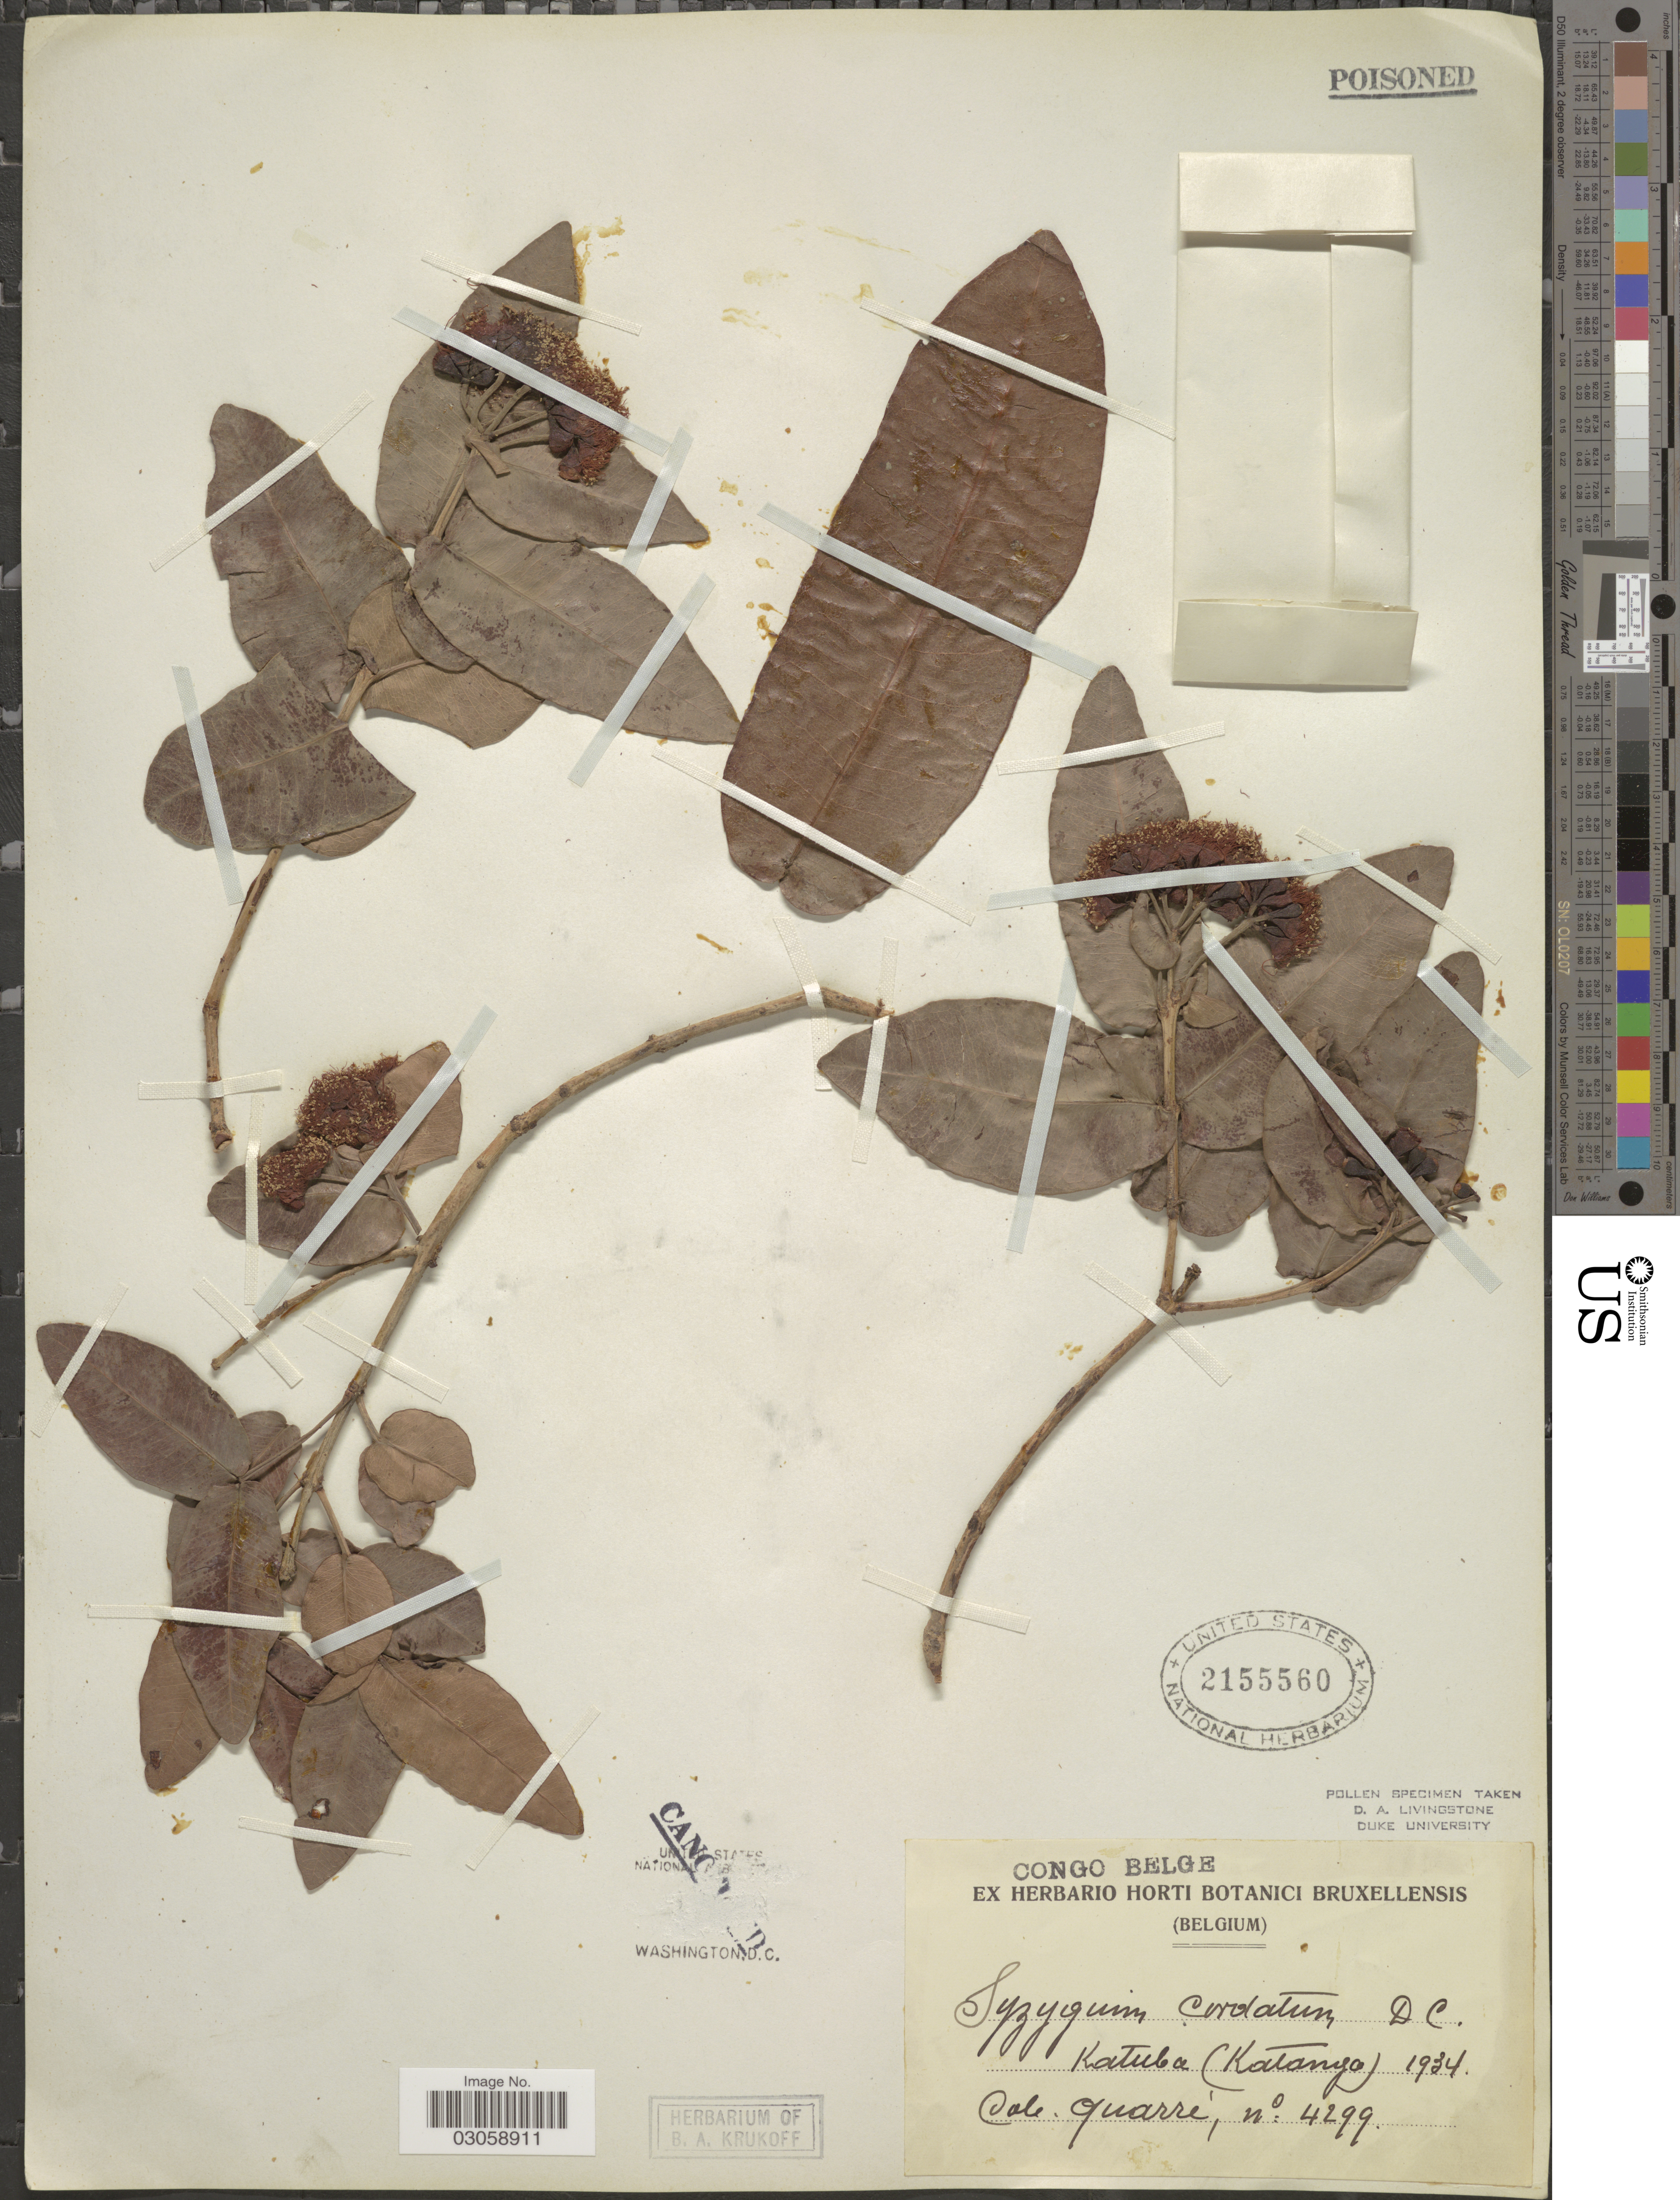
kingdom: Plantae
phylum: Tracheophyta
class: Magnoliopsida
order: Myrtales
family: Myrtaceae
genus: Syzygium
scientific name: Syzygium cordatum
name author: Hochst. ex Krauss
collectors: -. Quarre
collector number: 4299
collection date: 1934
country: Congo, Democratic Republic of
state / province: Haut-Katanga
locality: Congo Belge, Katuba (Katanga).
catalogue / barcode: US 2155560